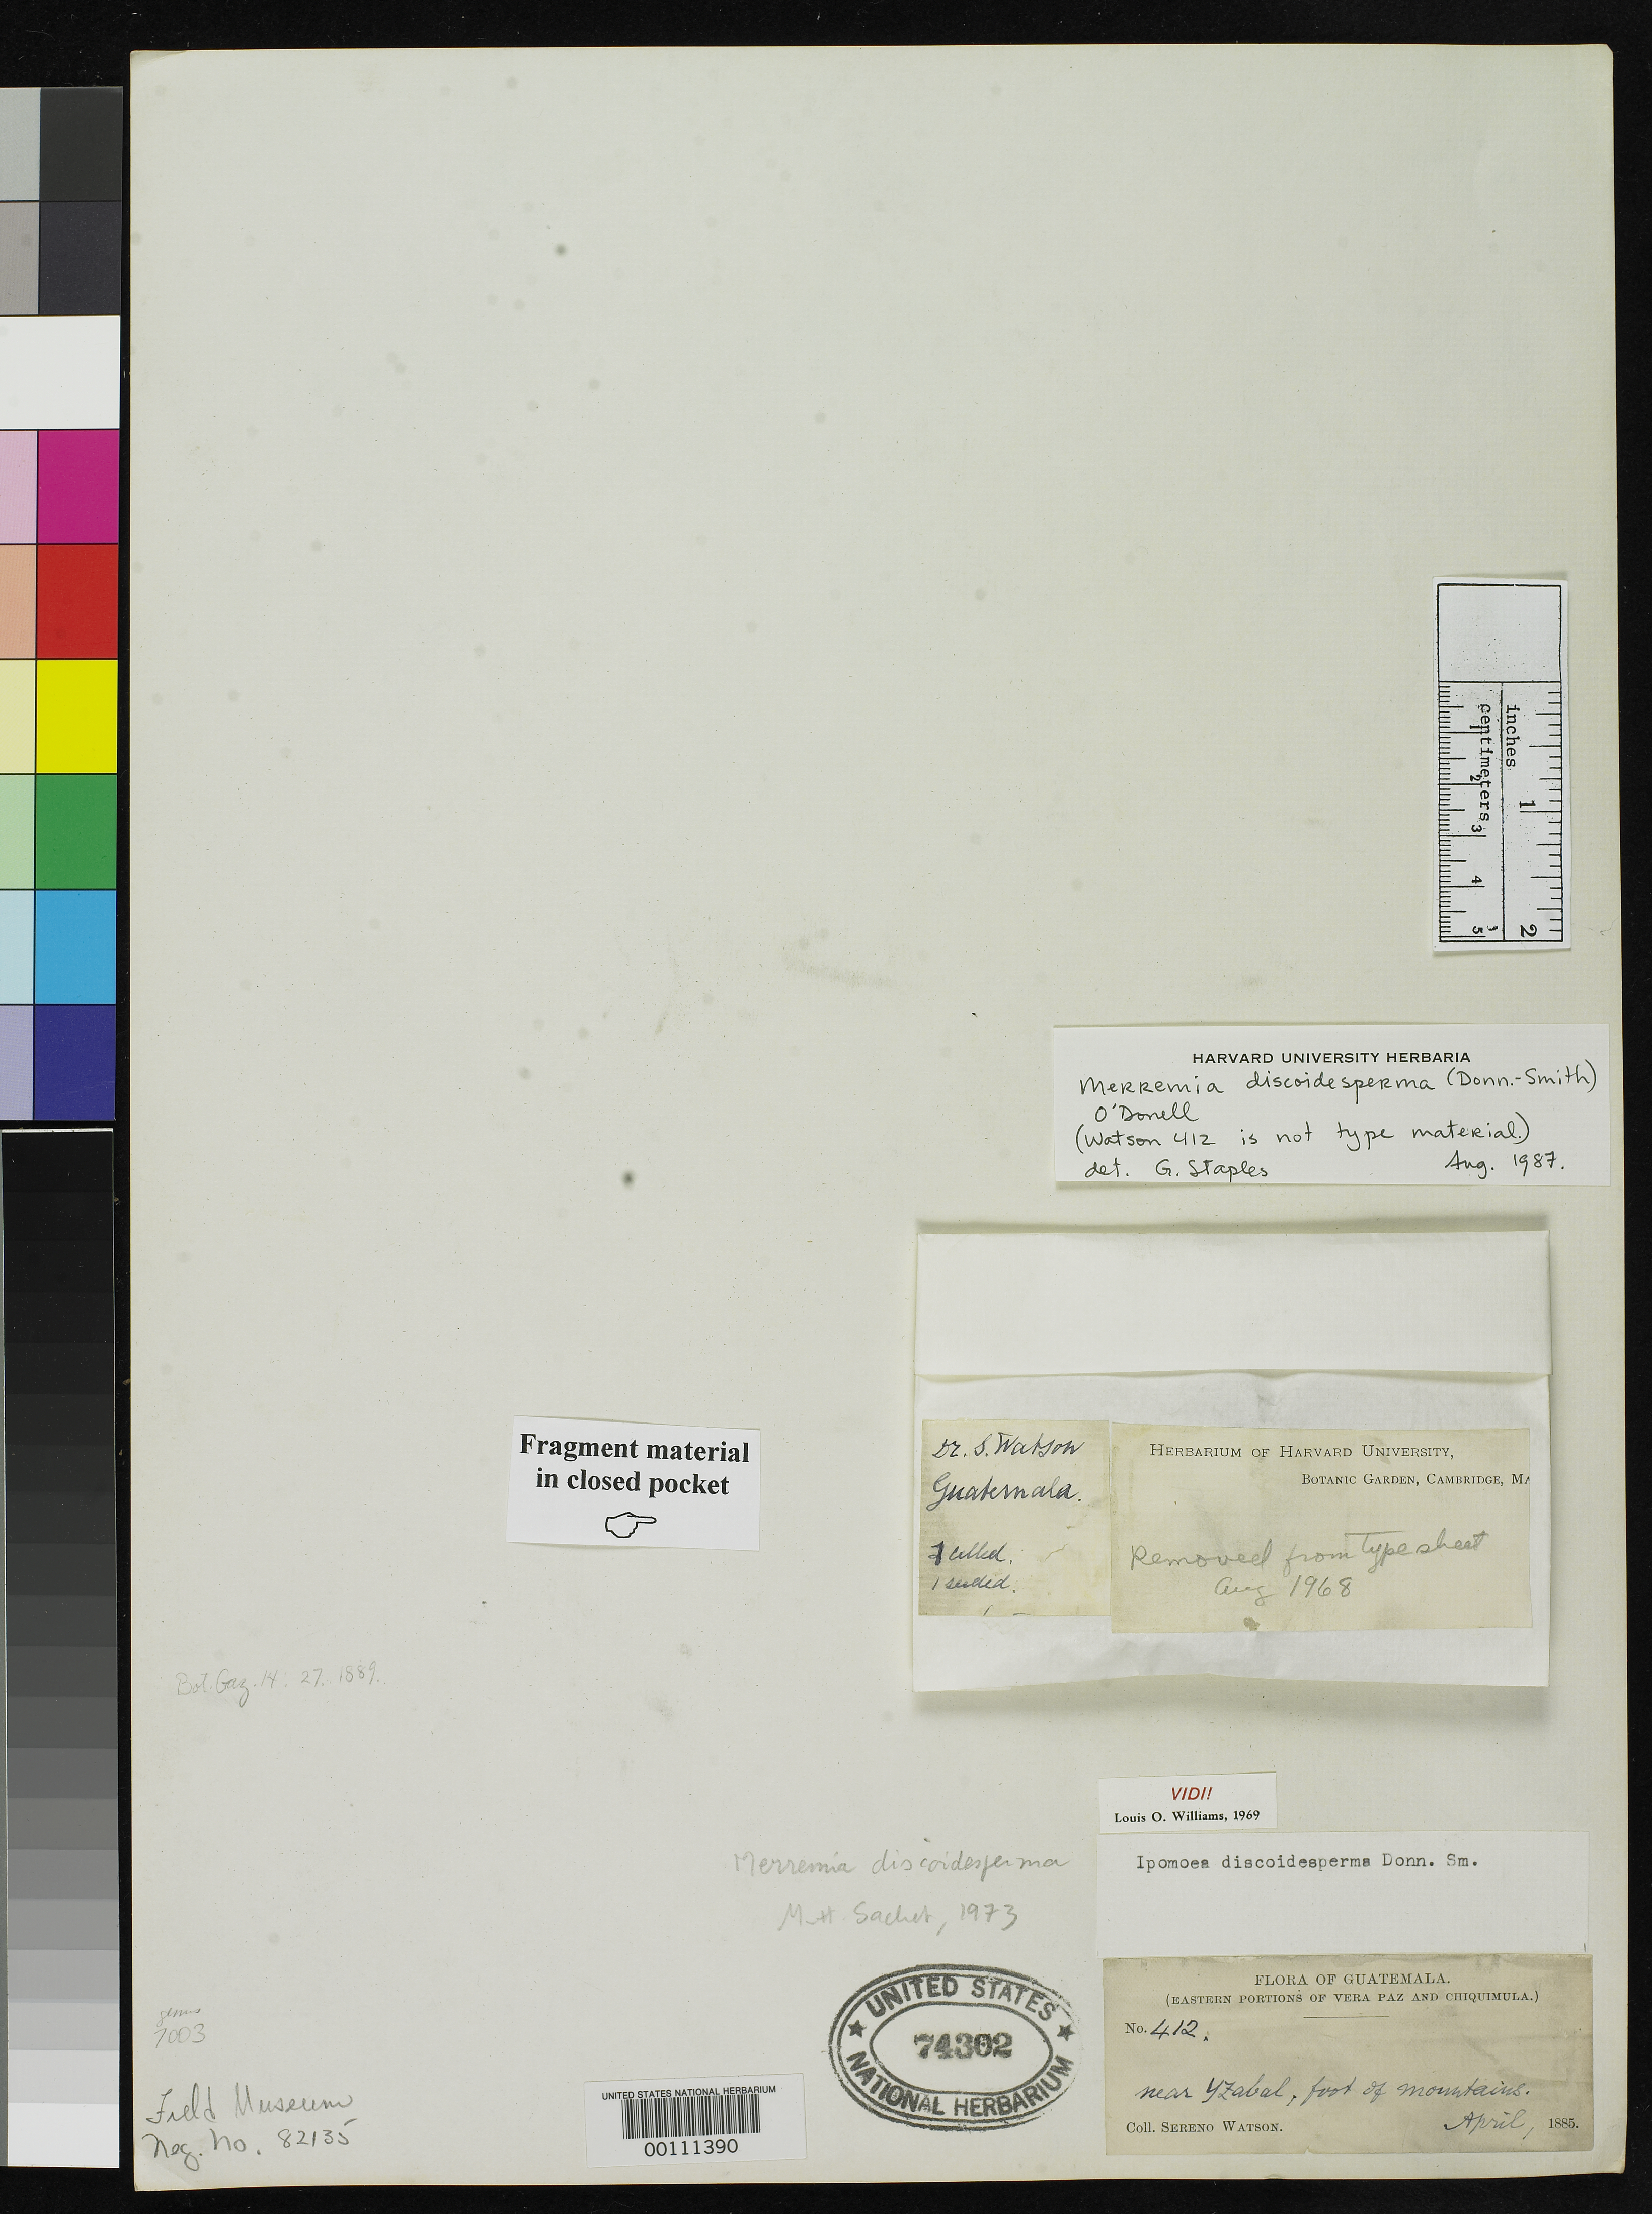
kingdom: Plantae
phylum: Tracheophyta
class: Magnoliopsida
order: Solanales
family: Convolvulaceae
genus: Ipomoea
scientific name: Ipomoea discoidesperma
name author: Donn. Sm.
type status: Syntype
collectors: S. Watson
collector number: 412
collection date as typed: Apr 1885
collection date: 1885-04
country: Guatemala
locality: Near Yzabal.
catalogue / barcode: US 74302